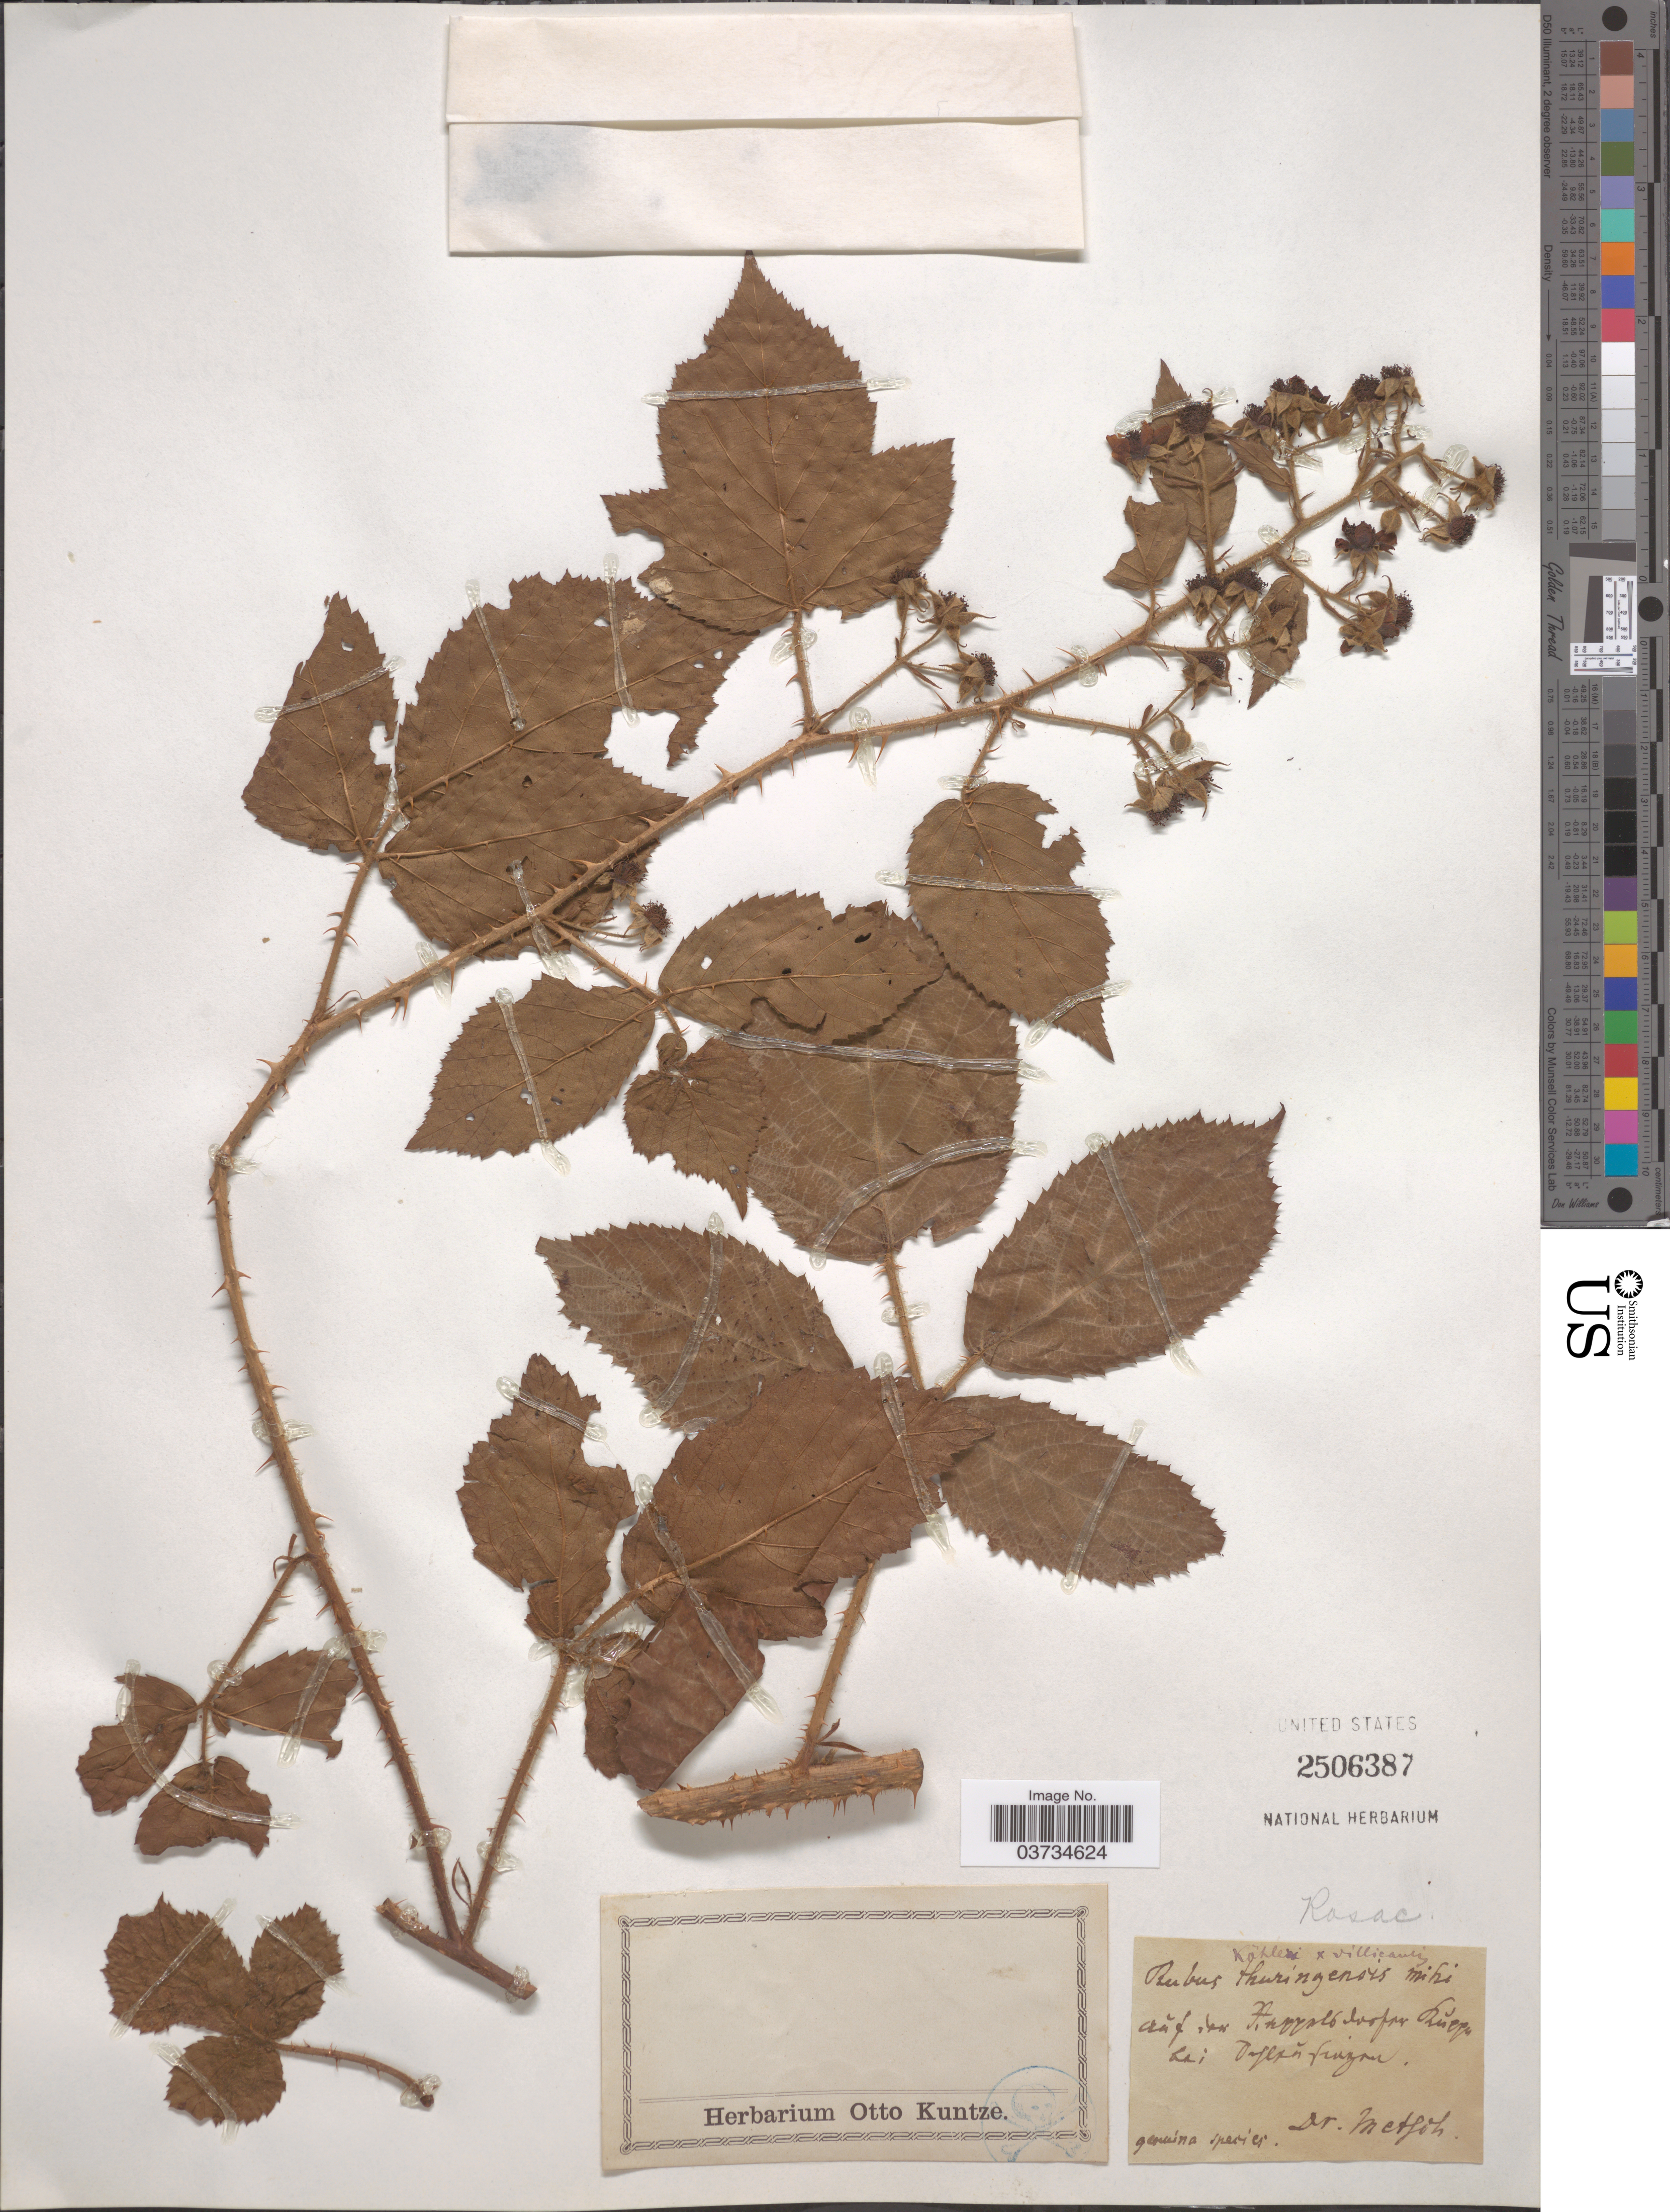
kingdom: Plantae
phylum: Tracheophyta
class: Magnoliopsida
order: Rosales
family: Rosaceae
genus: Rubus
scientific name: Rubus koehleri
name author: Weihe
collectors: Metsch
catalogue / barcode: US 2506387